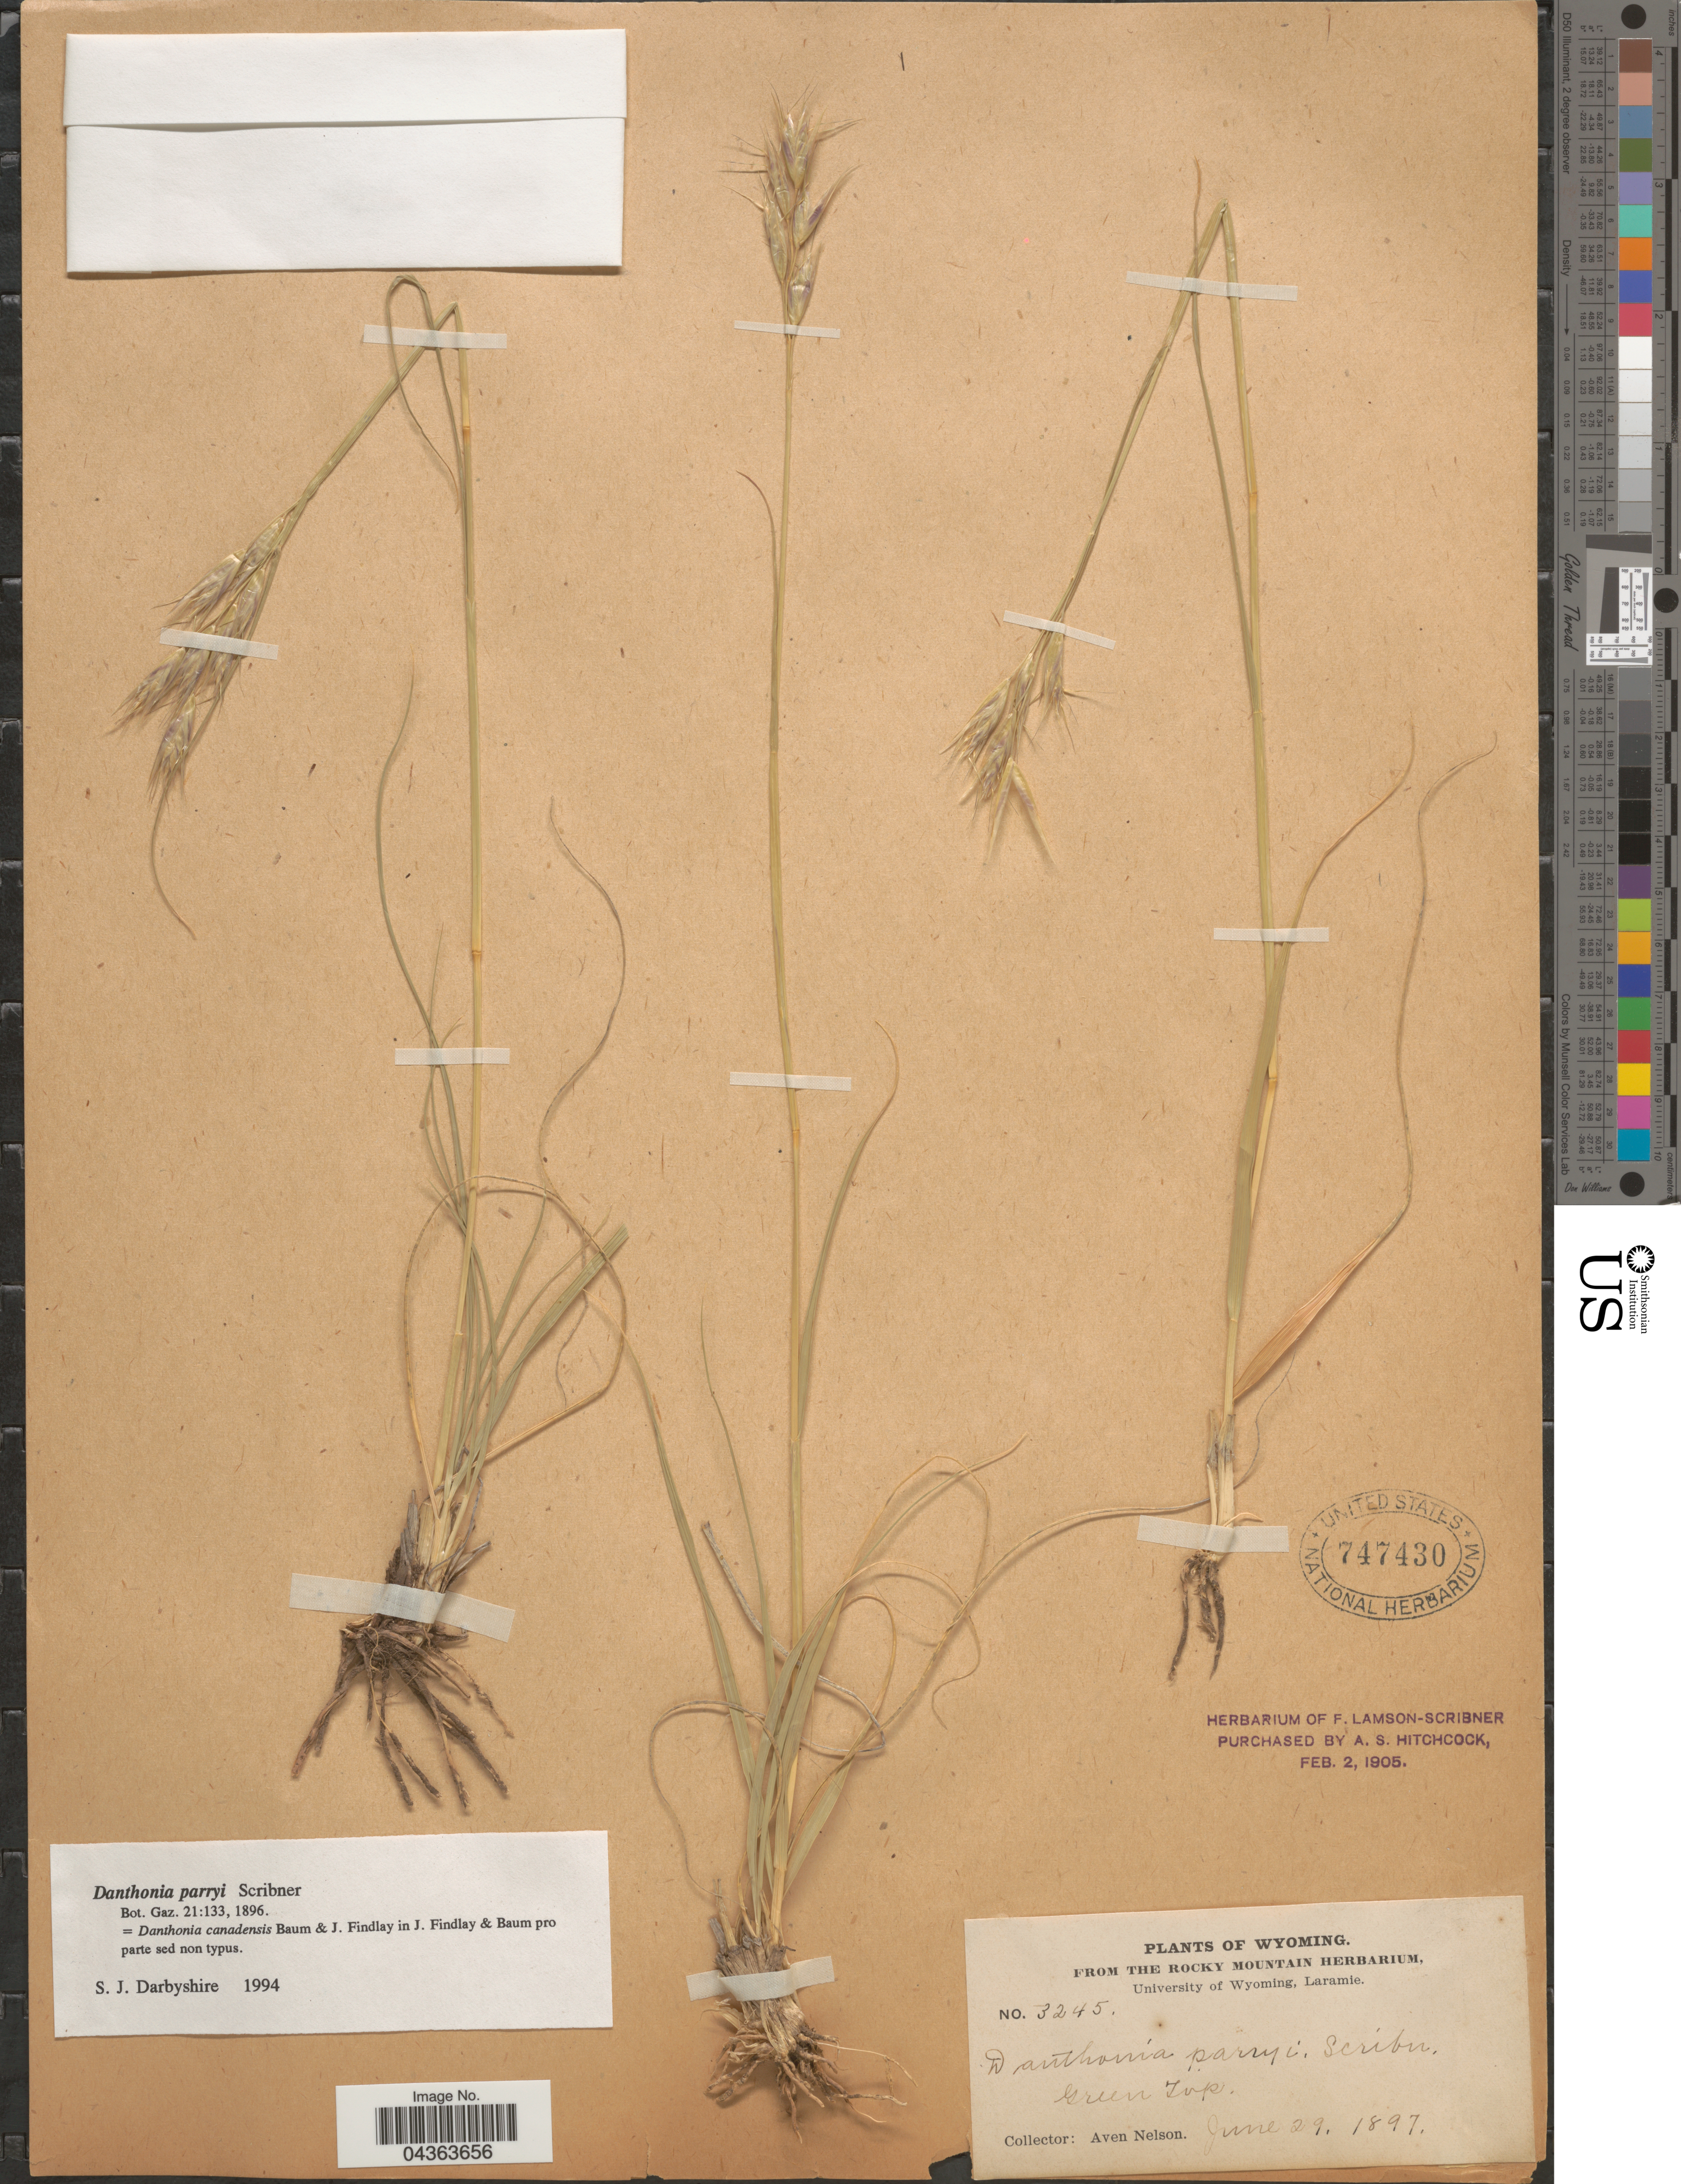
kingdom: Plantae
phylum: Tracheophyta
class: Liliopsida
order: Poales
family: Poaceae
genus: Danthonia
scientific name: Danthonia parryi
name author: Scribn.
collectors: A. Nelson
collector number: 3245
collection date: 1897-06-29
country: United States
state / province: Wyoming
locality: Green Top.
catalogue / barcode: US 747430